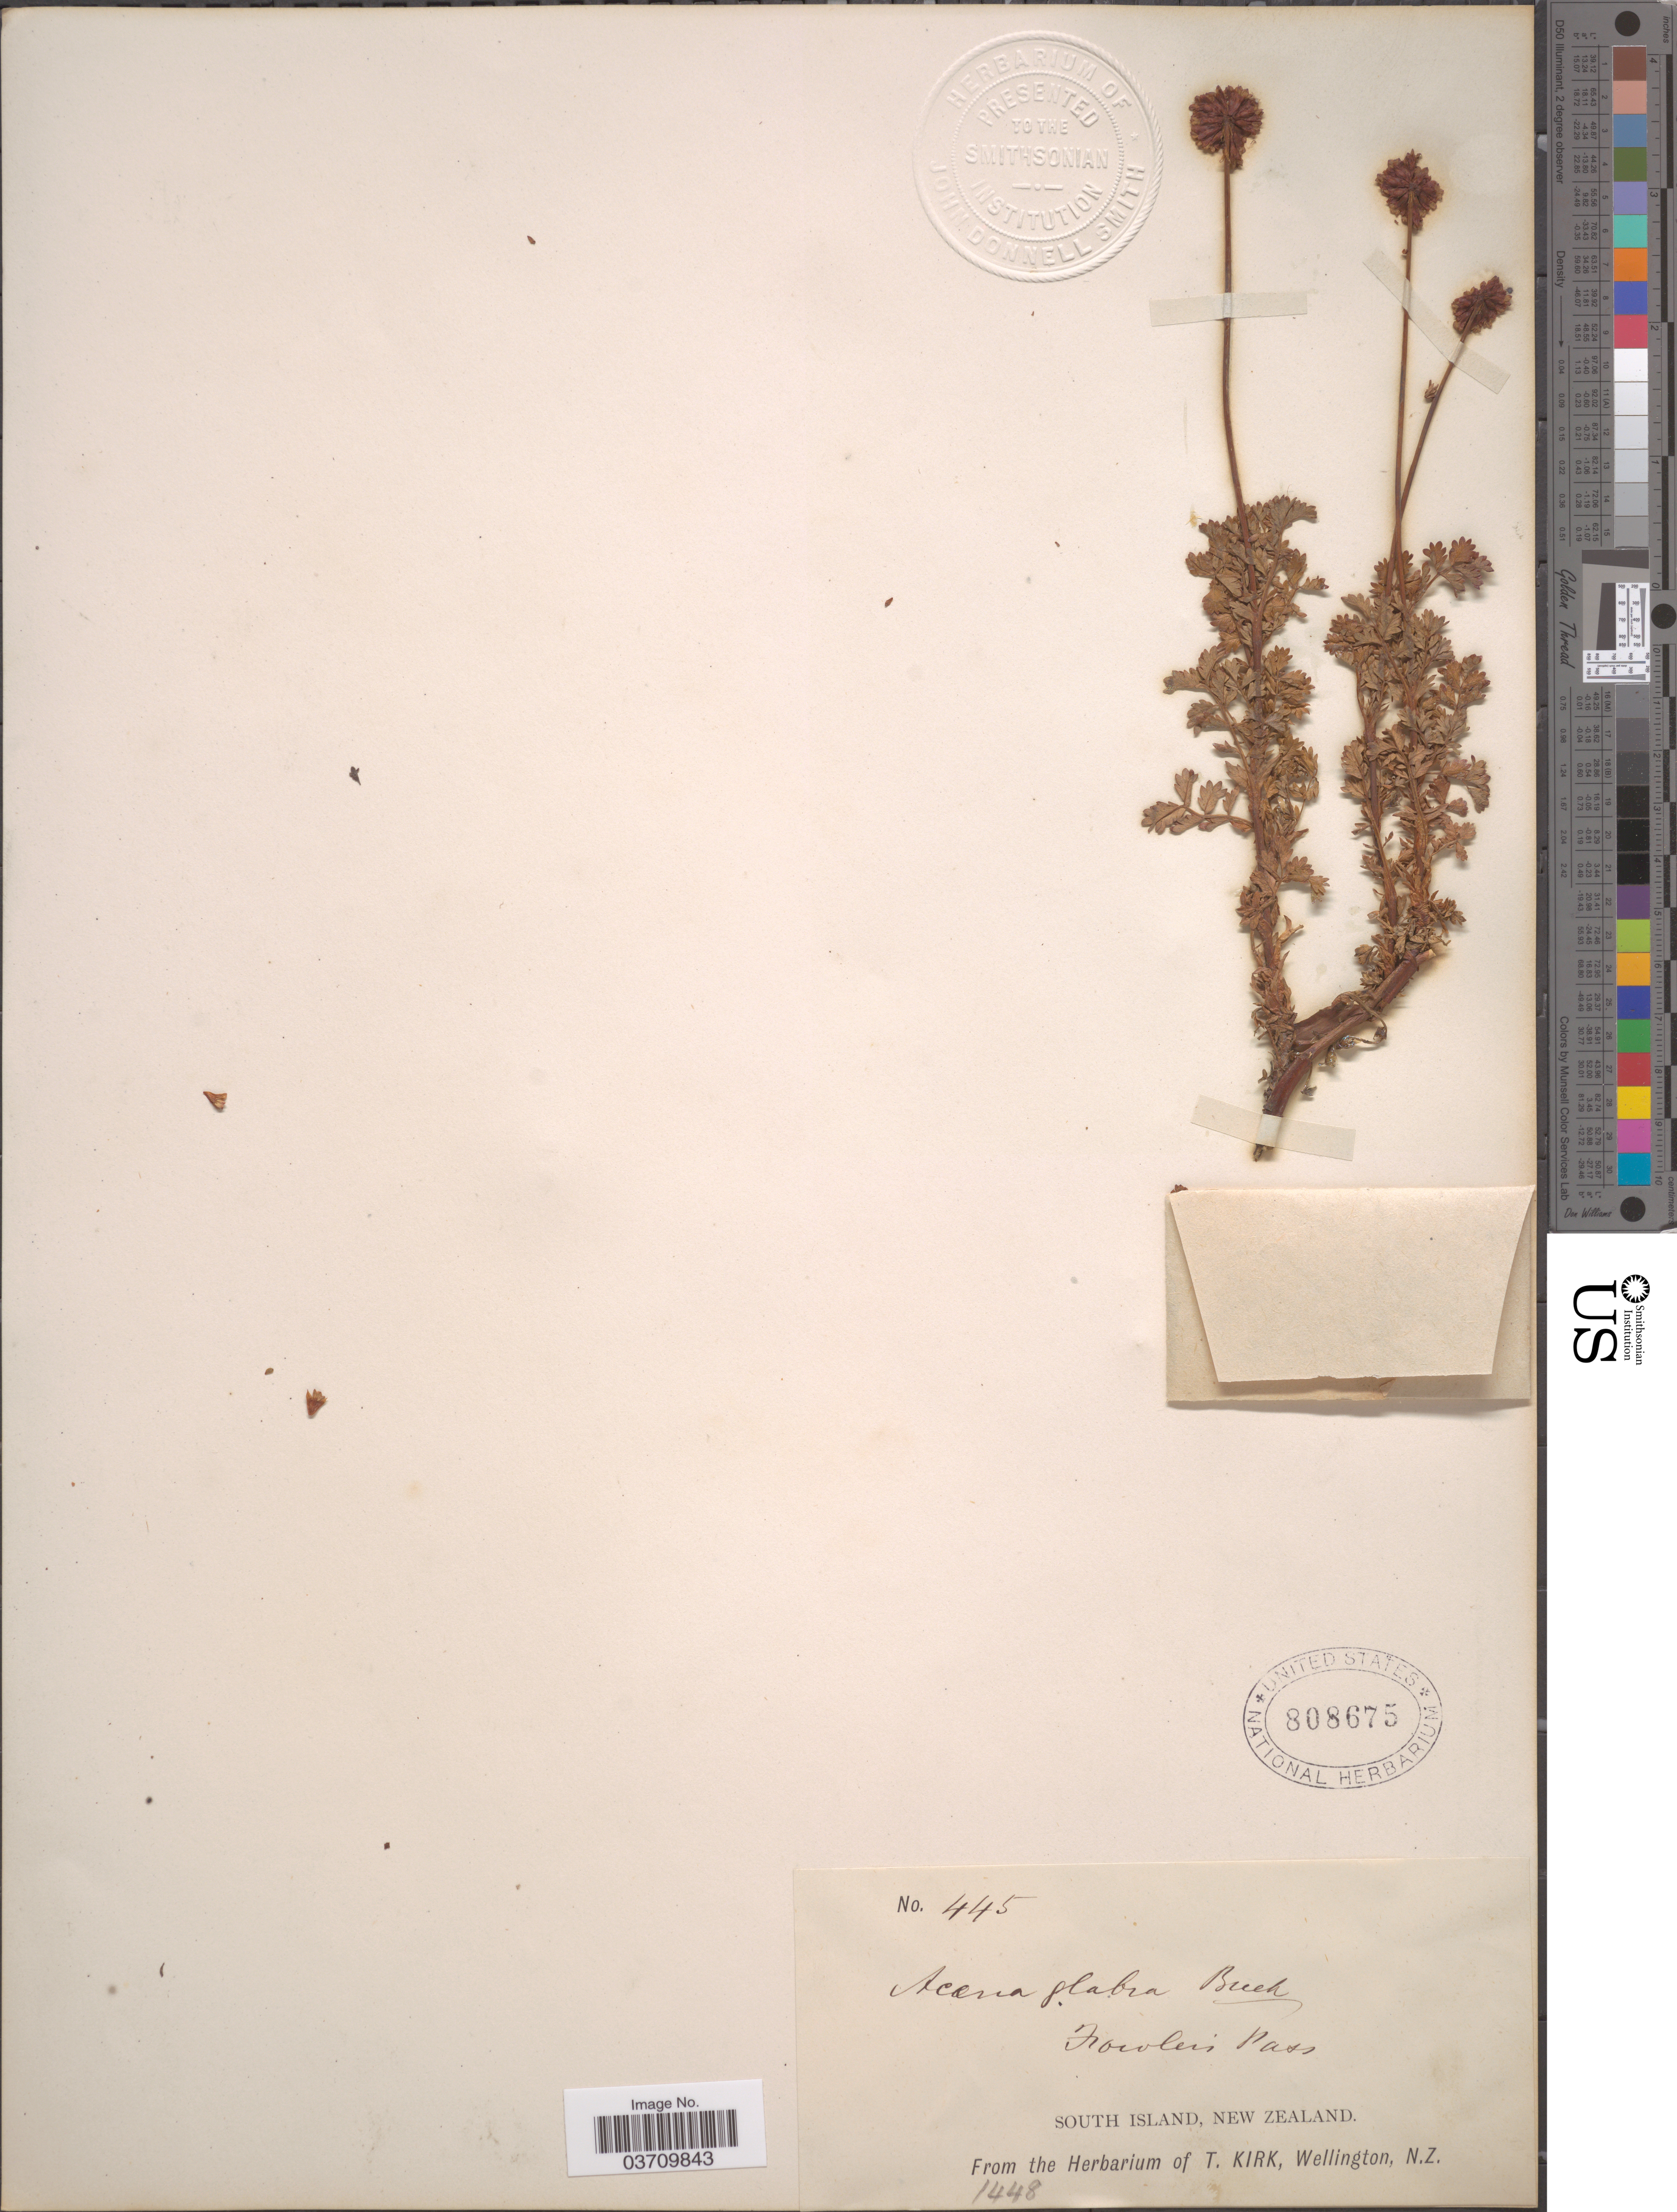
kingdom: Plantae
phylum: Tracheophyta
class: Magnoliopsida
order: Rosales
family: Rosaceae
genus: Acaena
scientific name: Acaena glabra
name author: Buchanan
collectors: ex herb. T. Kirk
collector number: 445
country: New Zealand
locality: Fowler's Pass. South Island.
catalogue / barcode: US 808675